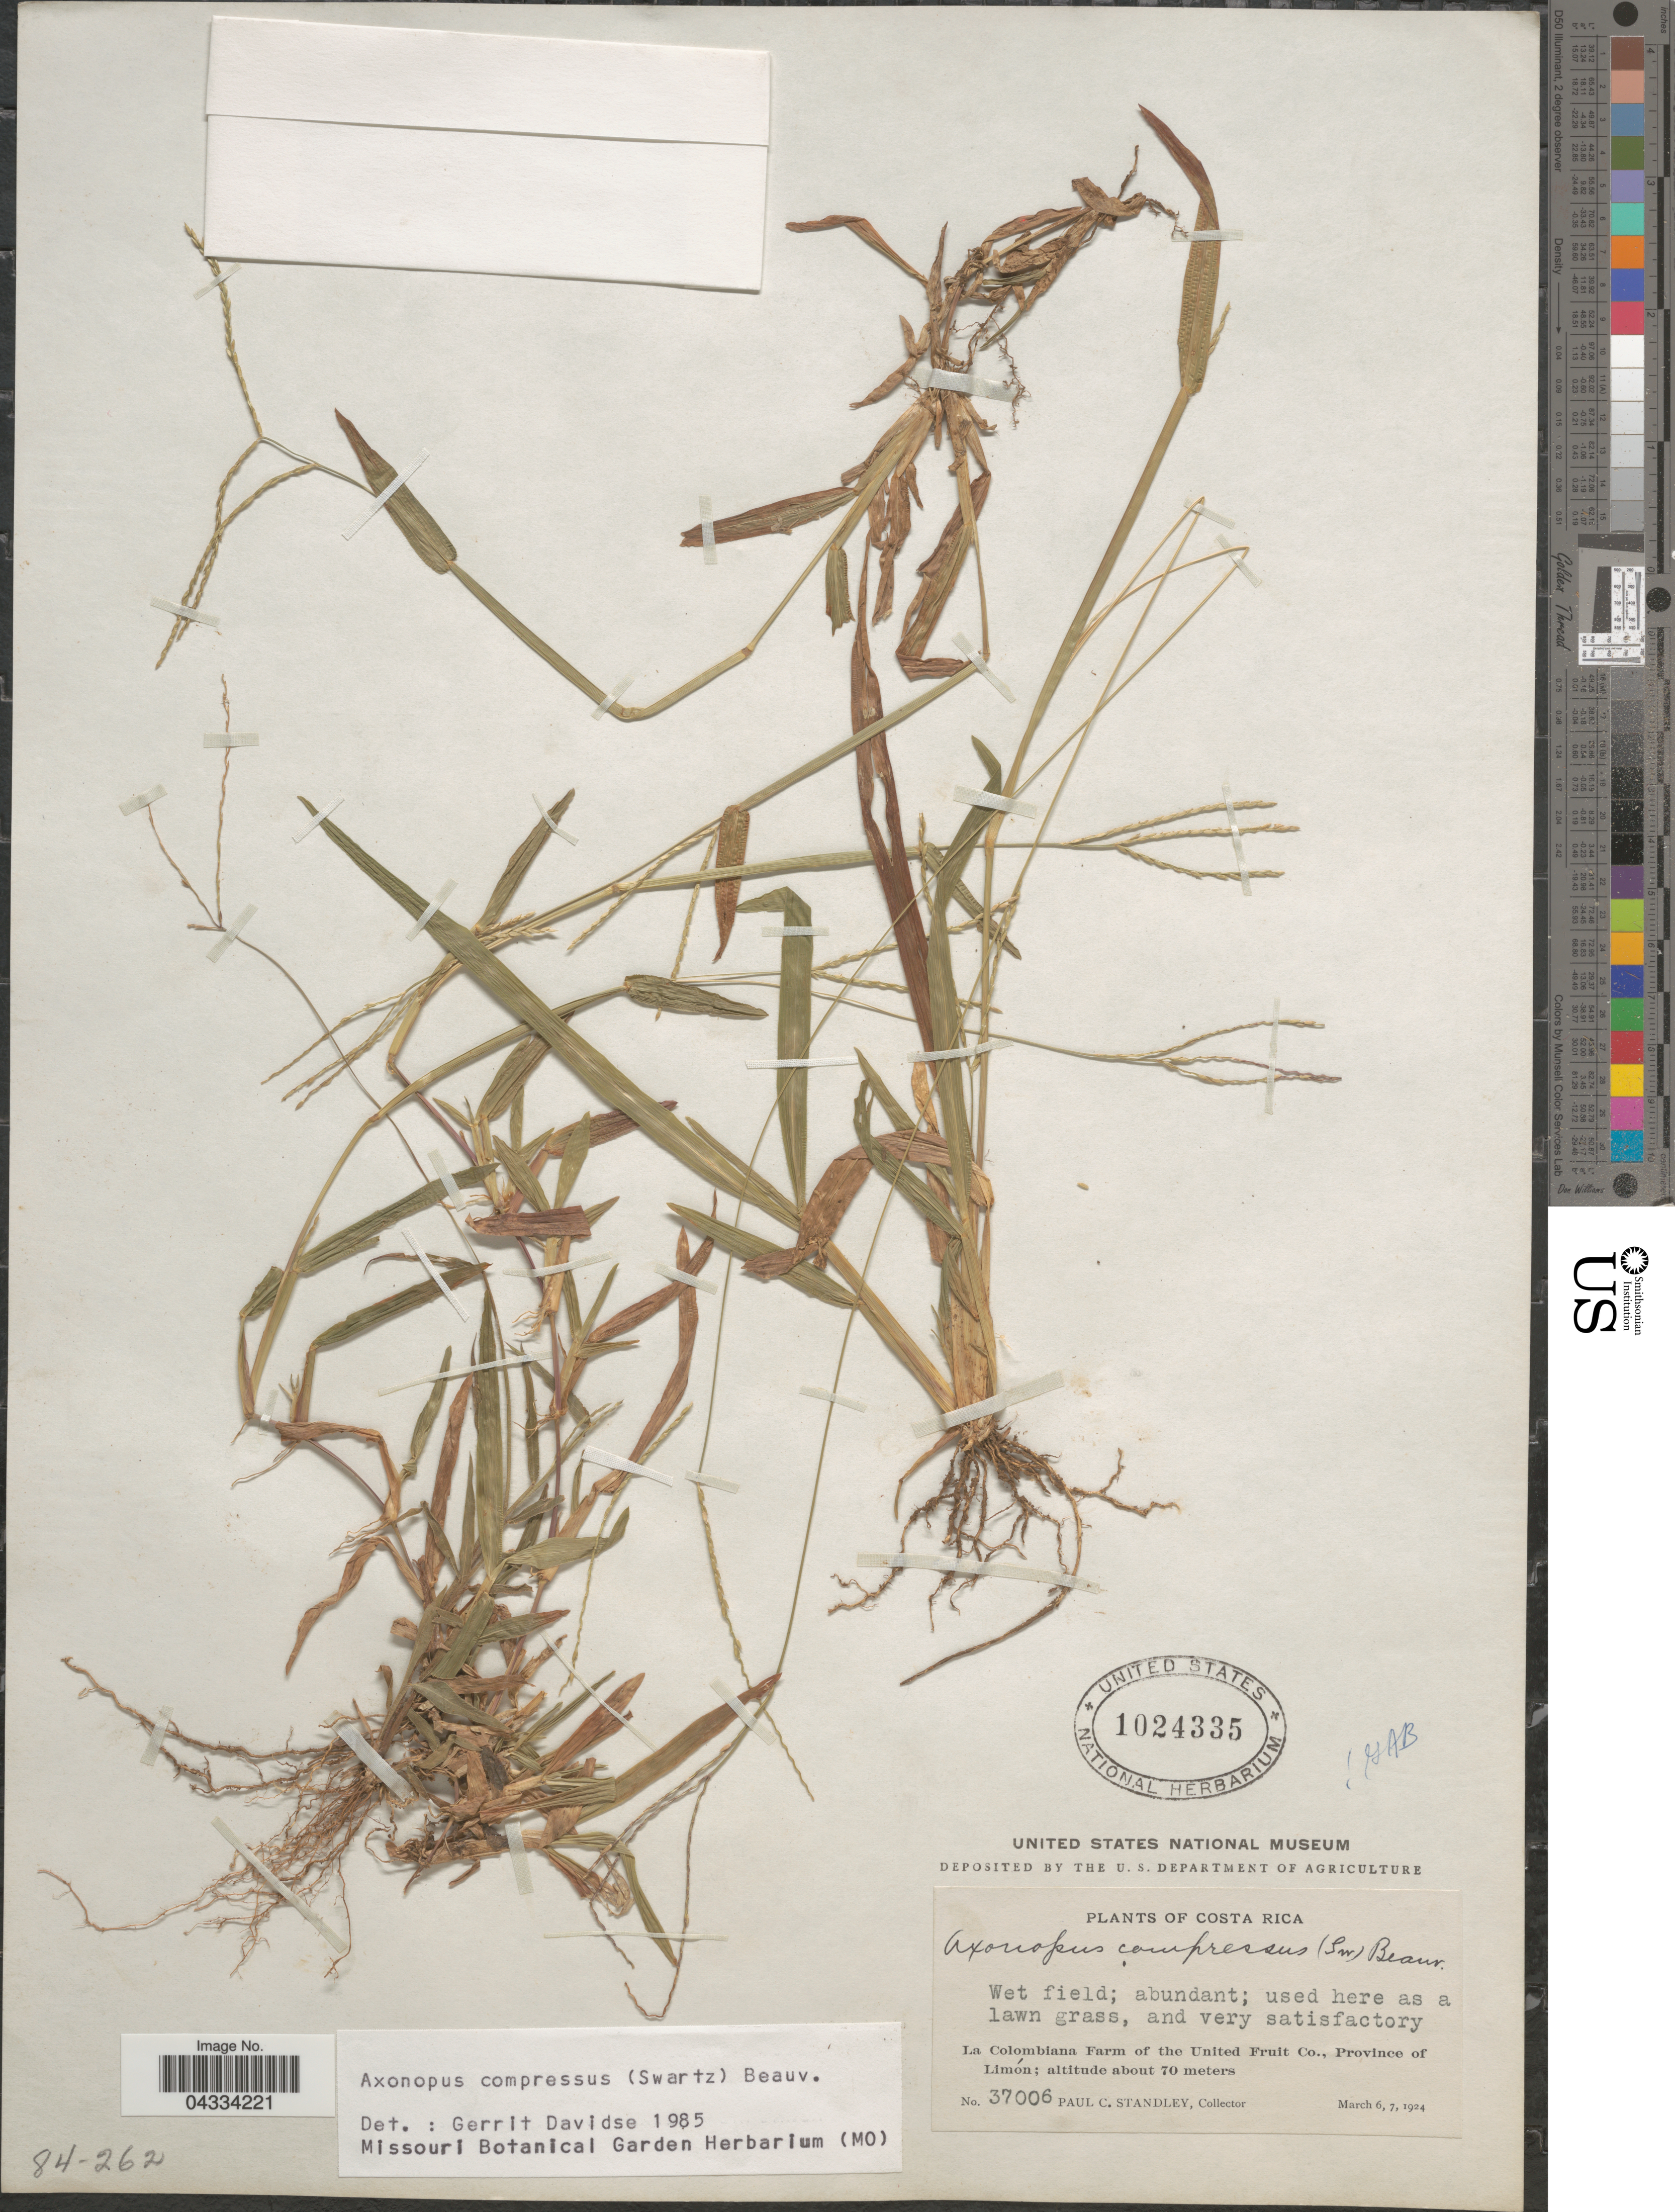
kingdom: Plantae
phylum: Tracheophyta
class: Liliopsida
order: Poales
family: Poaceae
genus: Axonopus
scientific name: Axonopus compressus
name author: (Sw.) P. Beauv.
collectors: P. C. Standley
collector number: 37006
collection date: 1924-03-06/1924-03-07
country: Costa Rica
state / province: Limón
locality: La Colombiana Farm of the United Fruit Co.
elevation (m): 70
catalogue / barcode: US 1024335